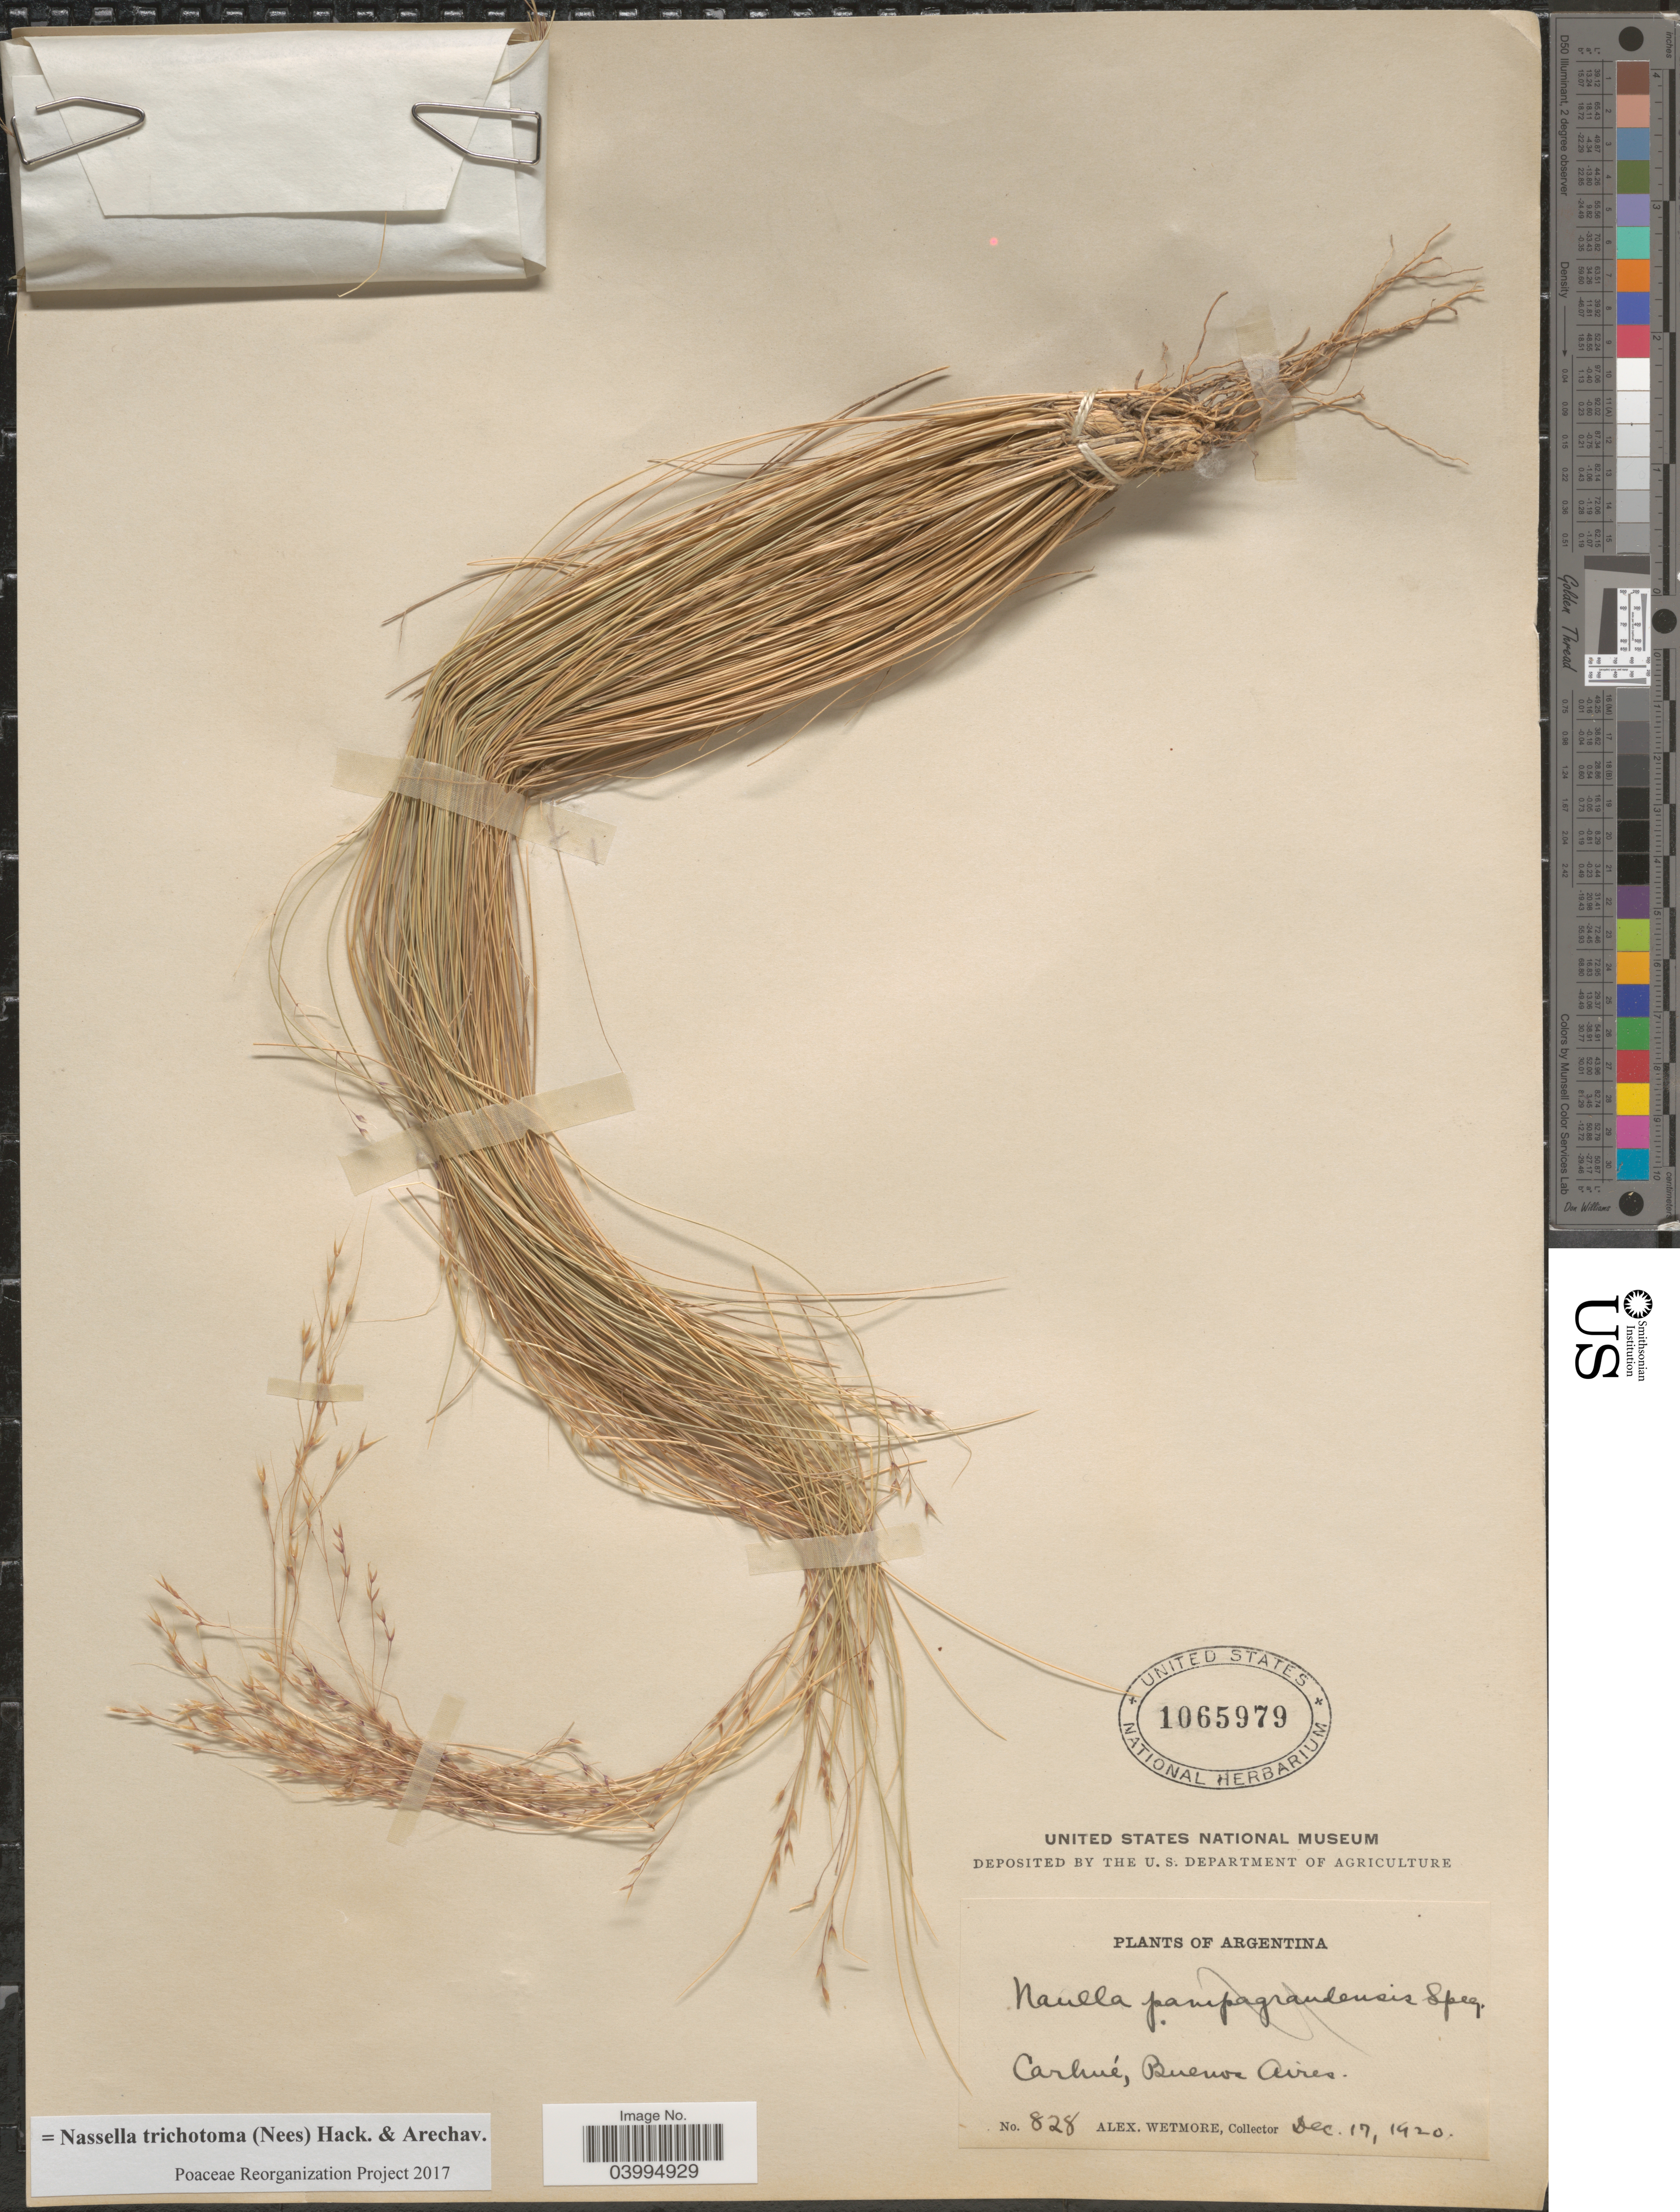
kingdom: Plantae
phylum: Tracheophyta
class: Liliopsida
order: Poales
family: Poaceae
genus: Nassella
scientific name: Nassella trichotoma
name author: (Ness) Hack. ex Arechav.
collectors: A. Wetmore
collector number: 828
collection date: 1920-12-17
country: Argentina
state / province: Buenos Aires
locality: Carhué.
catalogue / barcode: US 1065979